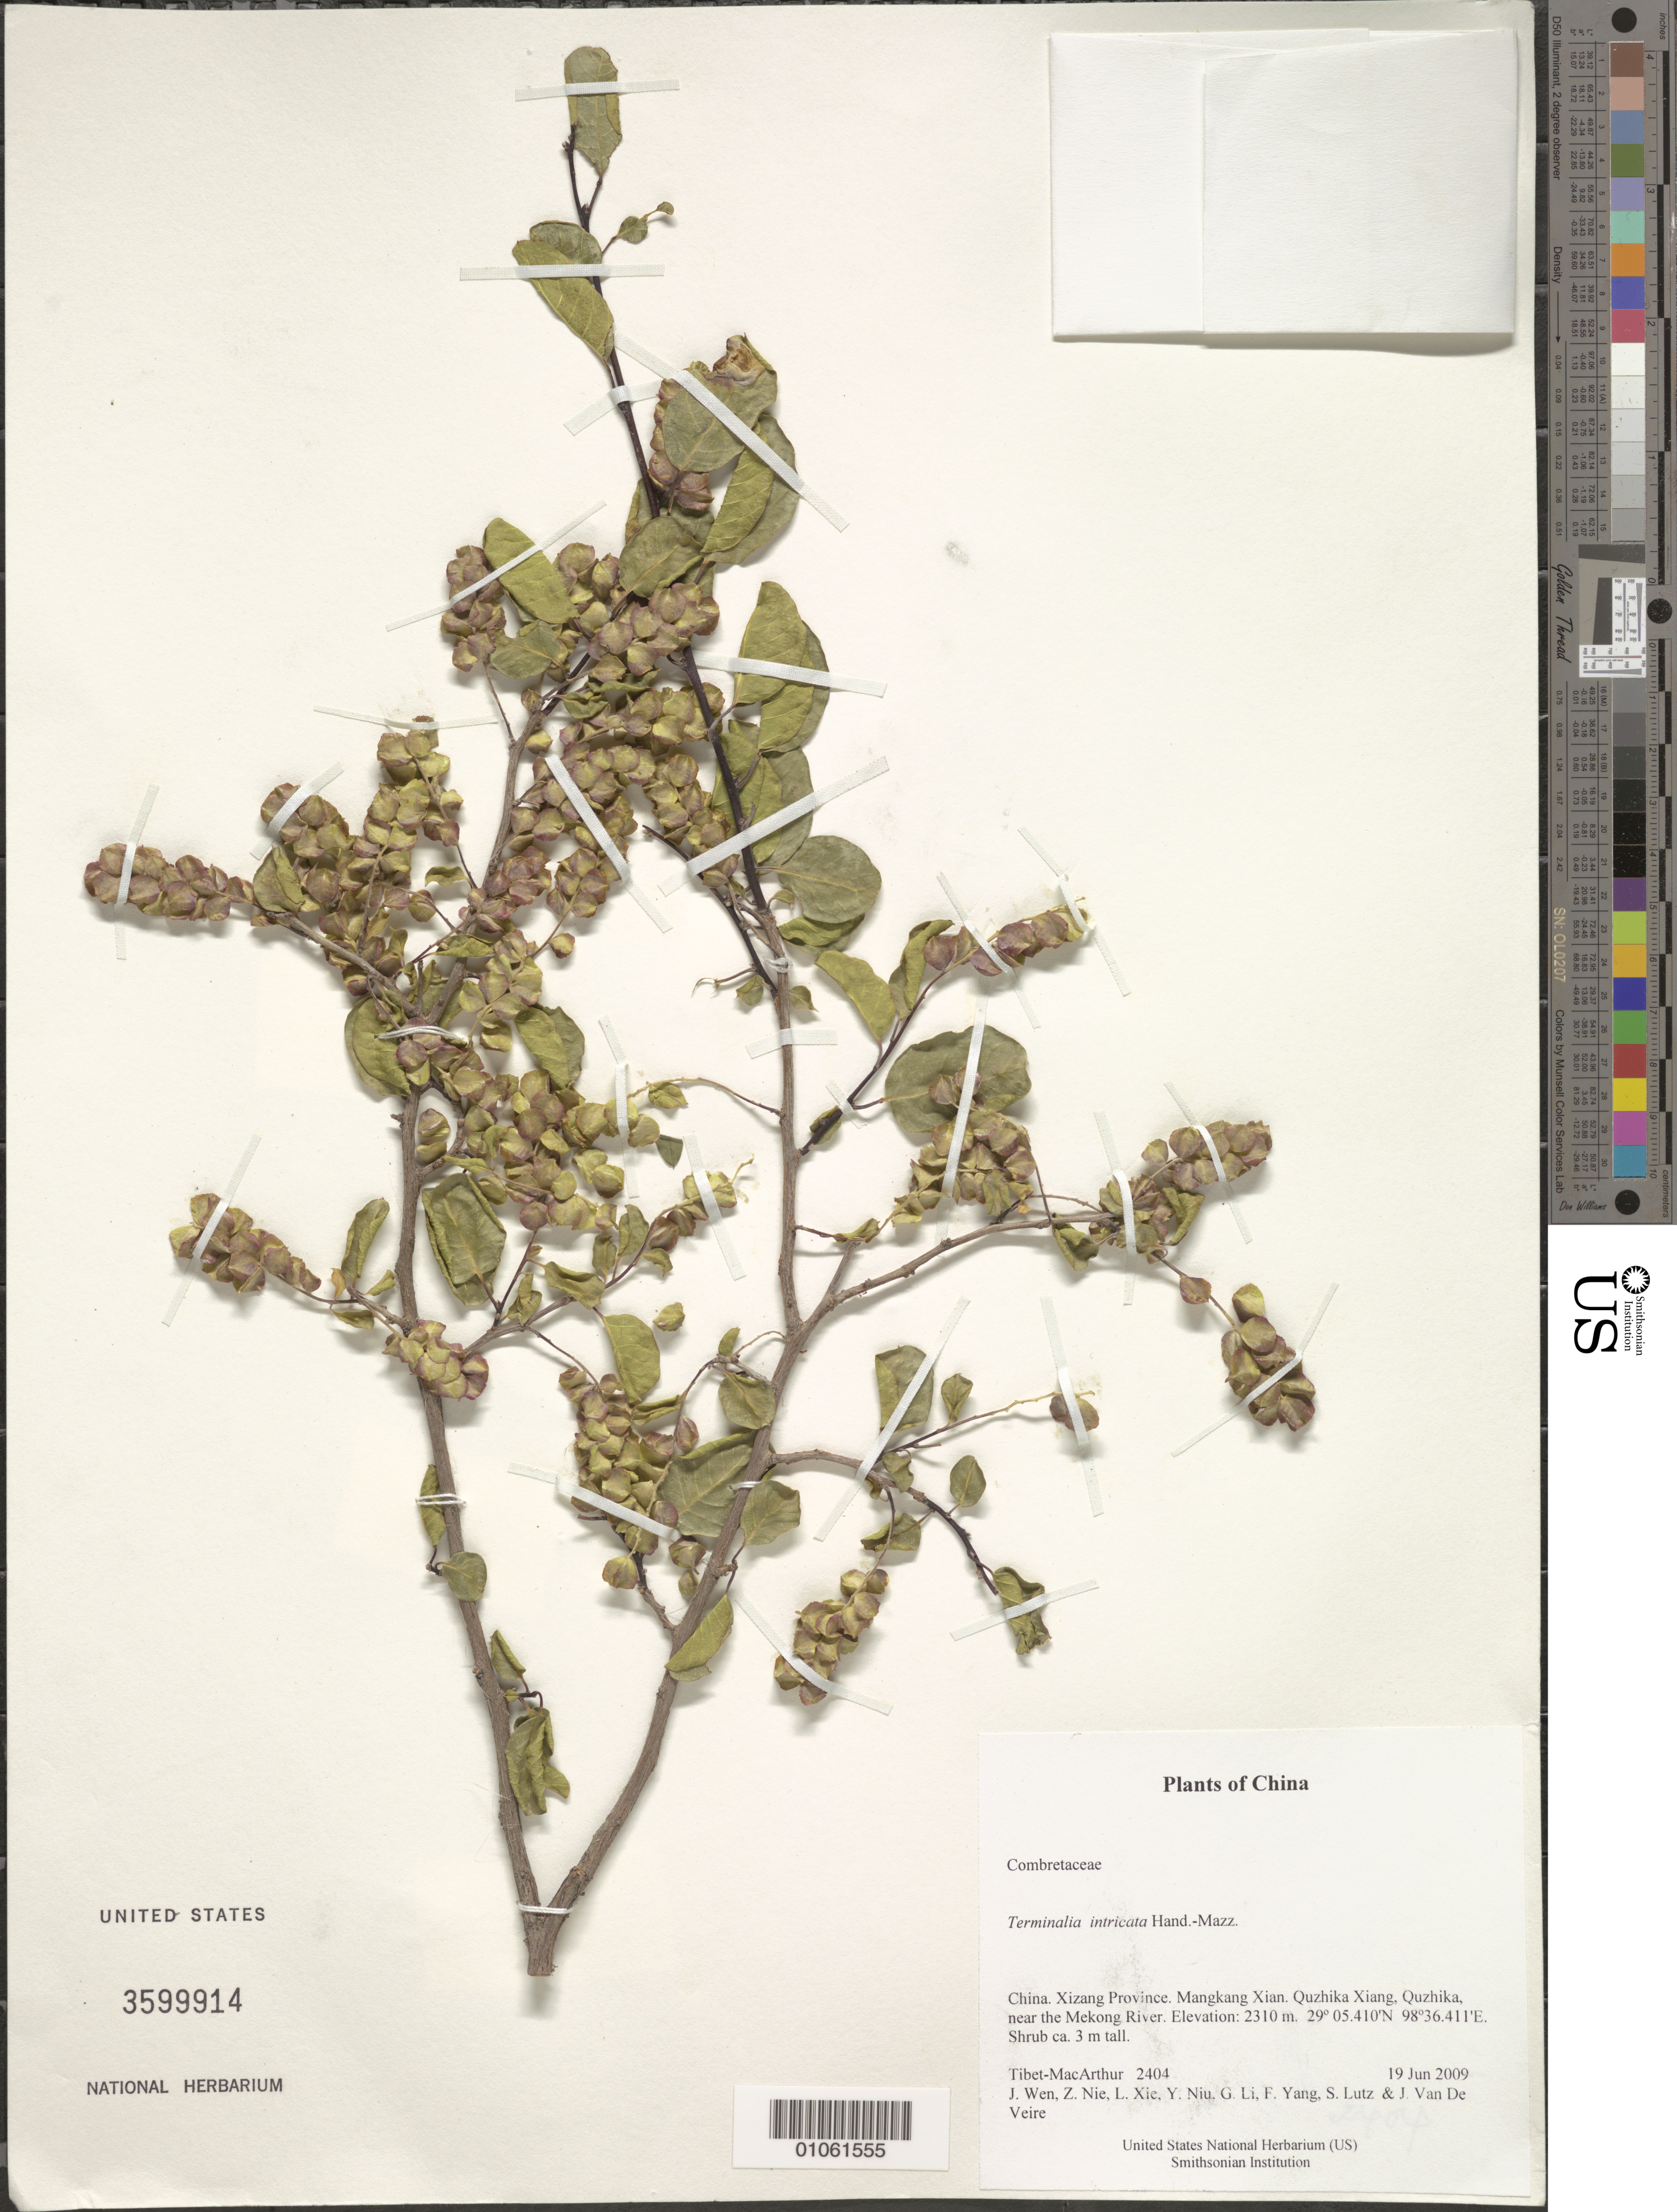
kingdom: Plantae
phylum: Tracheophyta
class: Magnoliopsida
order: Myrtales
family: Combretaceae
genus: Terminalia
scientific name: Terminalia intricata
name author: Hand.-Mazz.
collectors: Tibet-MacArthur, J. Wen, Z. Nie, L. Xie, Y. Niu, G. Li, F. Yang, S. Lutz & J. Van De Veire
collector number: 2404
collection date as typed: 19 Jun 2009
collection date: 2009-06-19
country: China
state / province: Xizang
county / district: Mangkang Xian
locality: Quzhika Xiang, Quzhika, near the Mekong River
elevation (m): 2310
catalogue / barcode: US 3599914